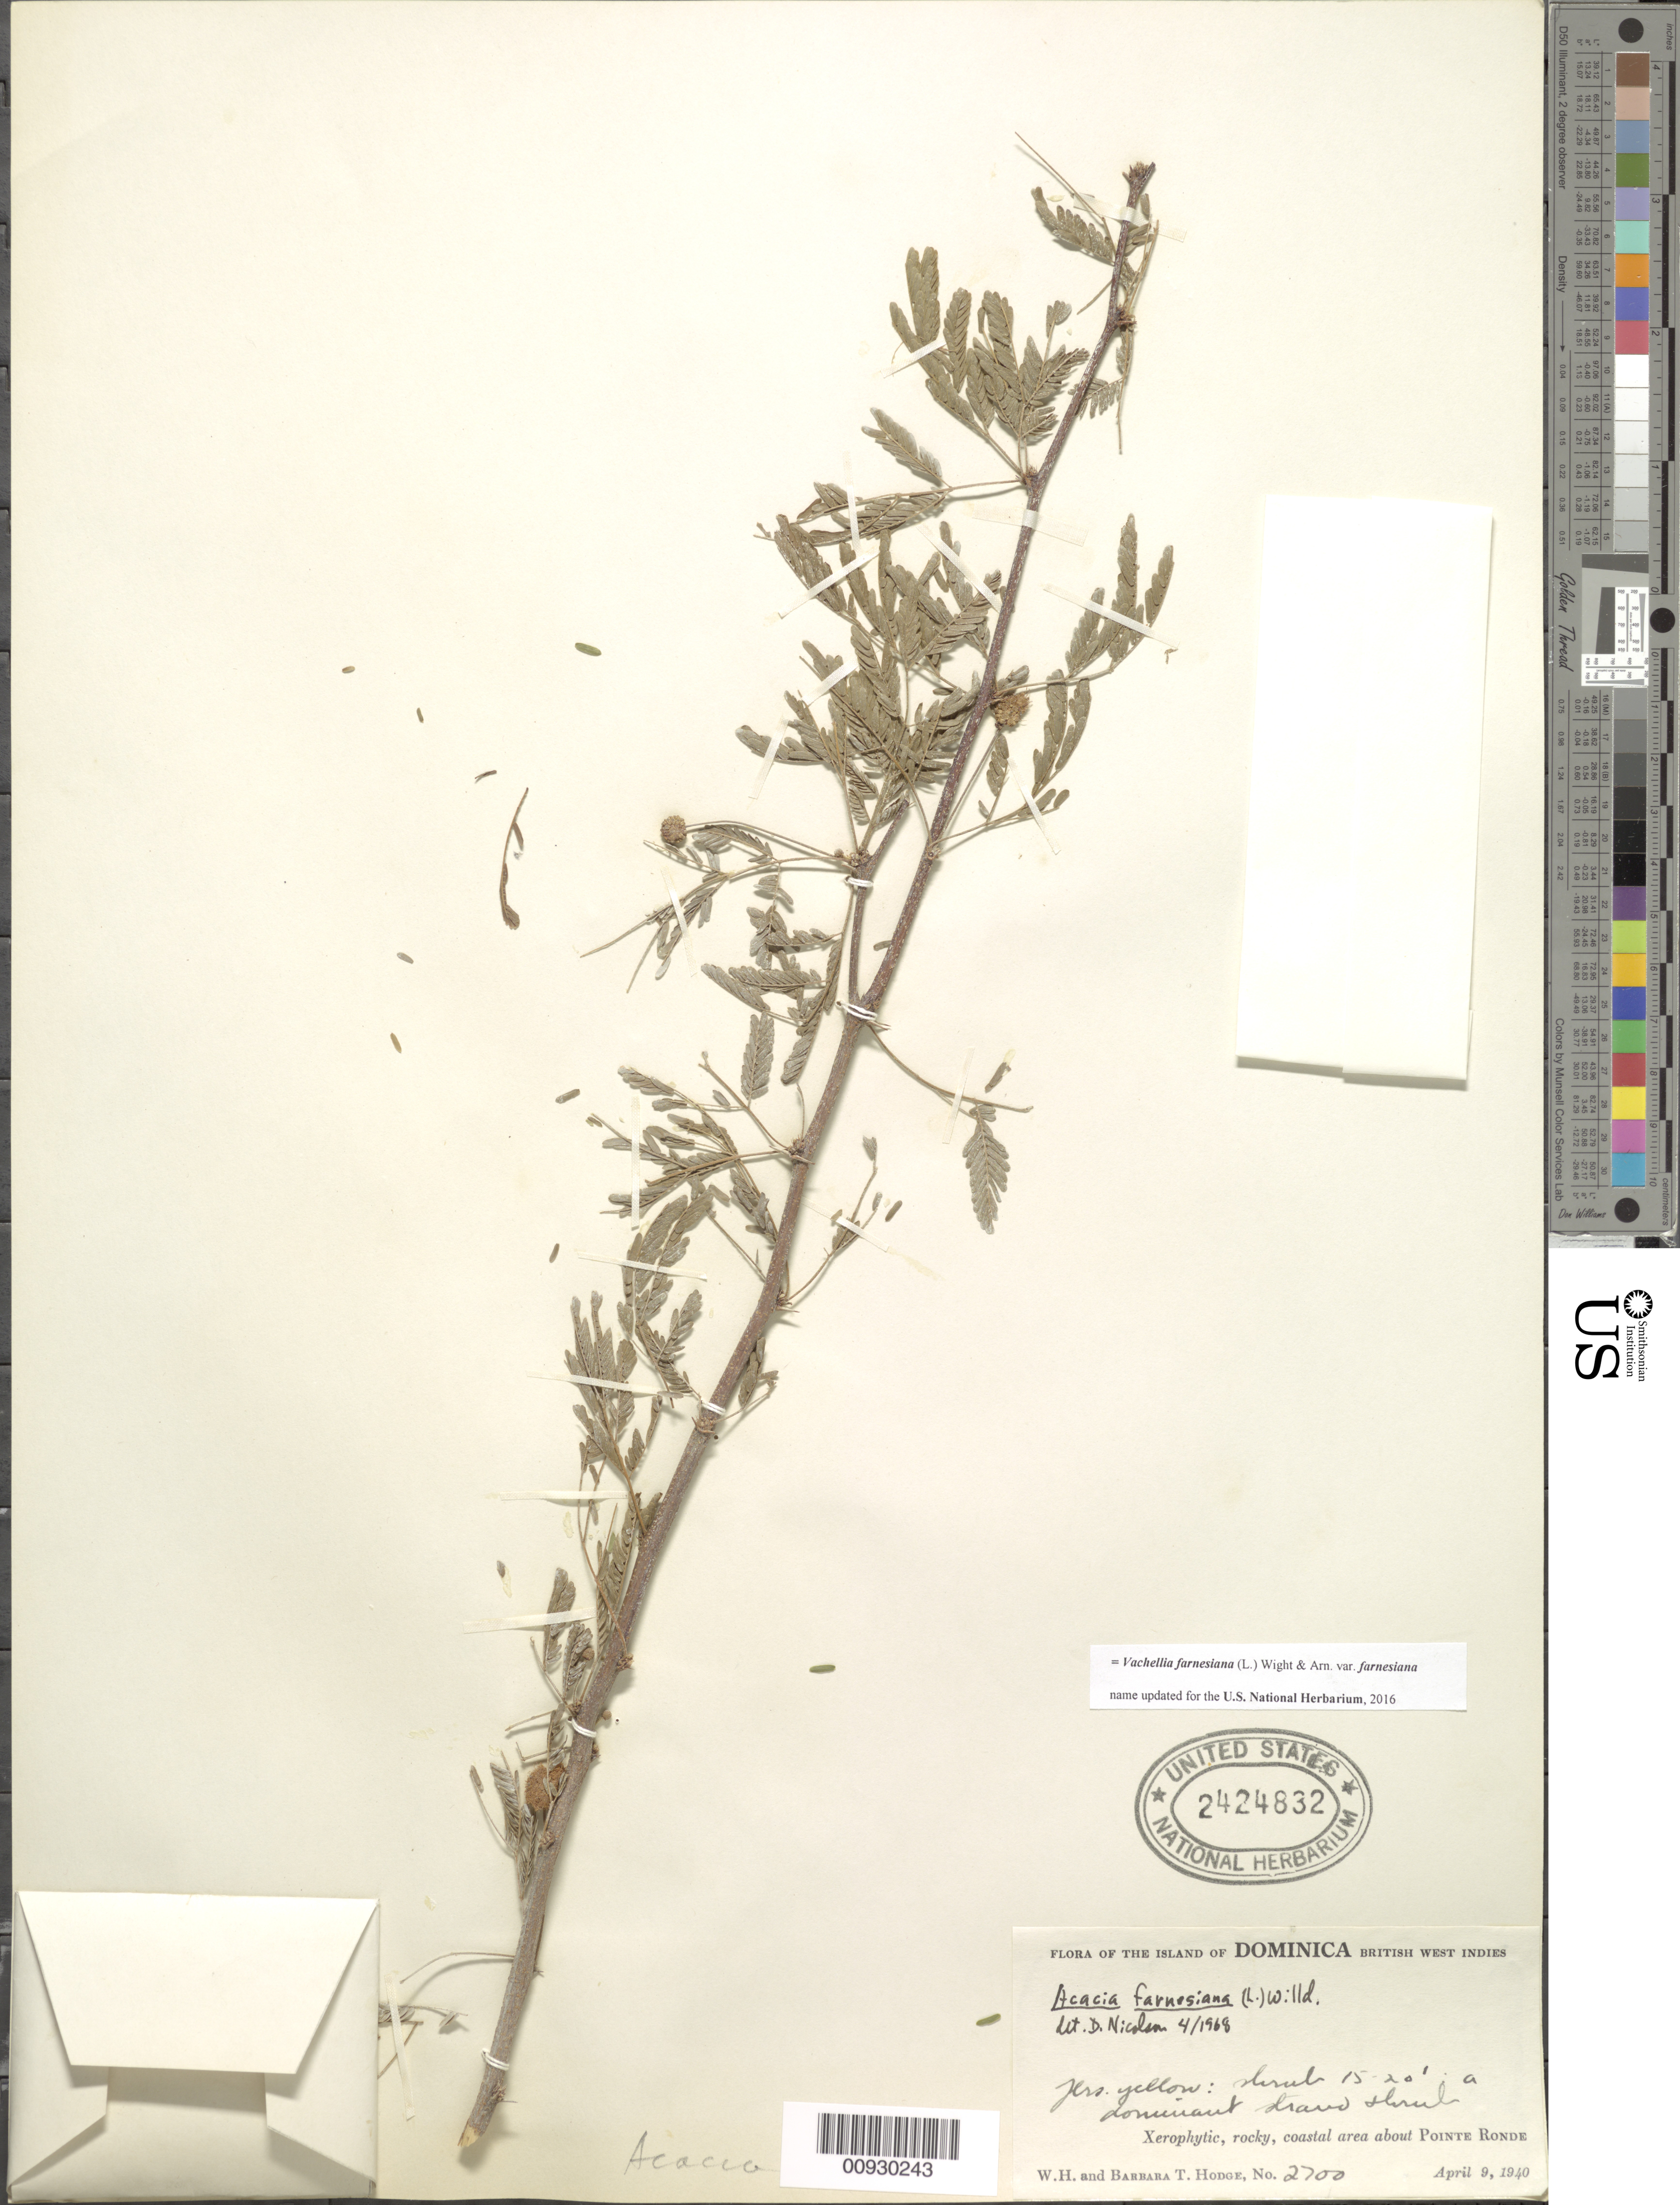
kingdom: Plantae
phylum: Tracheophyta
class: Magnoliopsida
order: Fabales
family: Fabaceae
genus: Vachellia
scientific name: Vachellia farnesiana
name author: (L.) Wight & Arn.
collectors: W. Hodge & B. Hodge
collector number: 2700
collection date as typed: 09 Apr 1940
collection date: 1940-04-09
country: Dominica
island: Dominica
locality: Xerophytic rocky coastal area about Pointe Bonde.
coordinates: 0 N, 0 E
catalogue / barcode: US 2424832